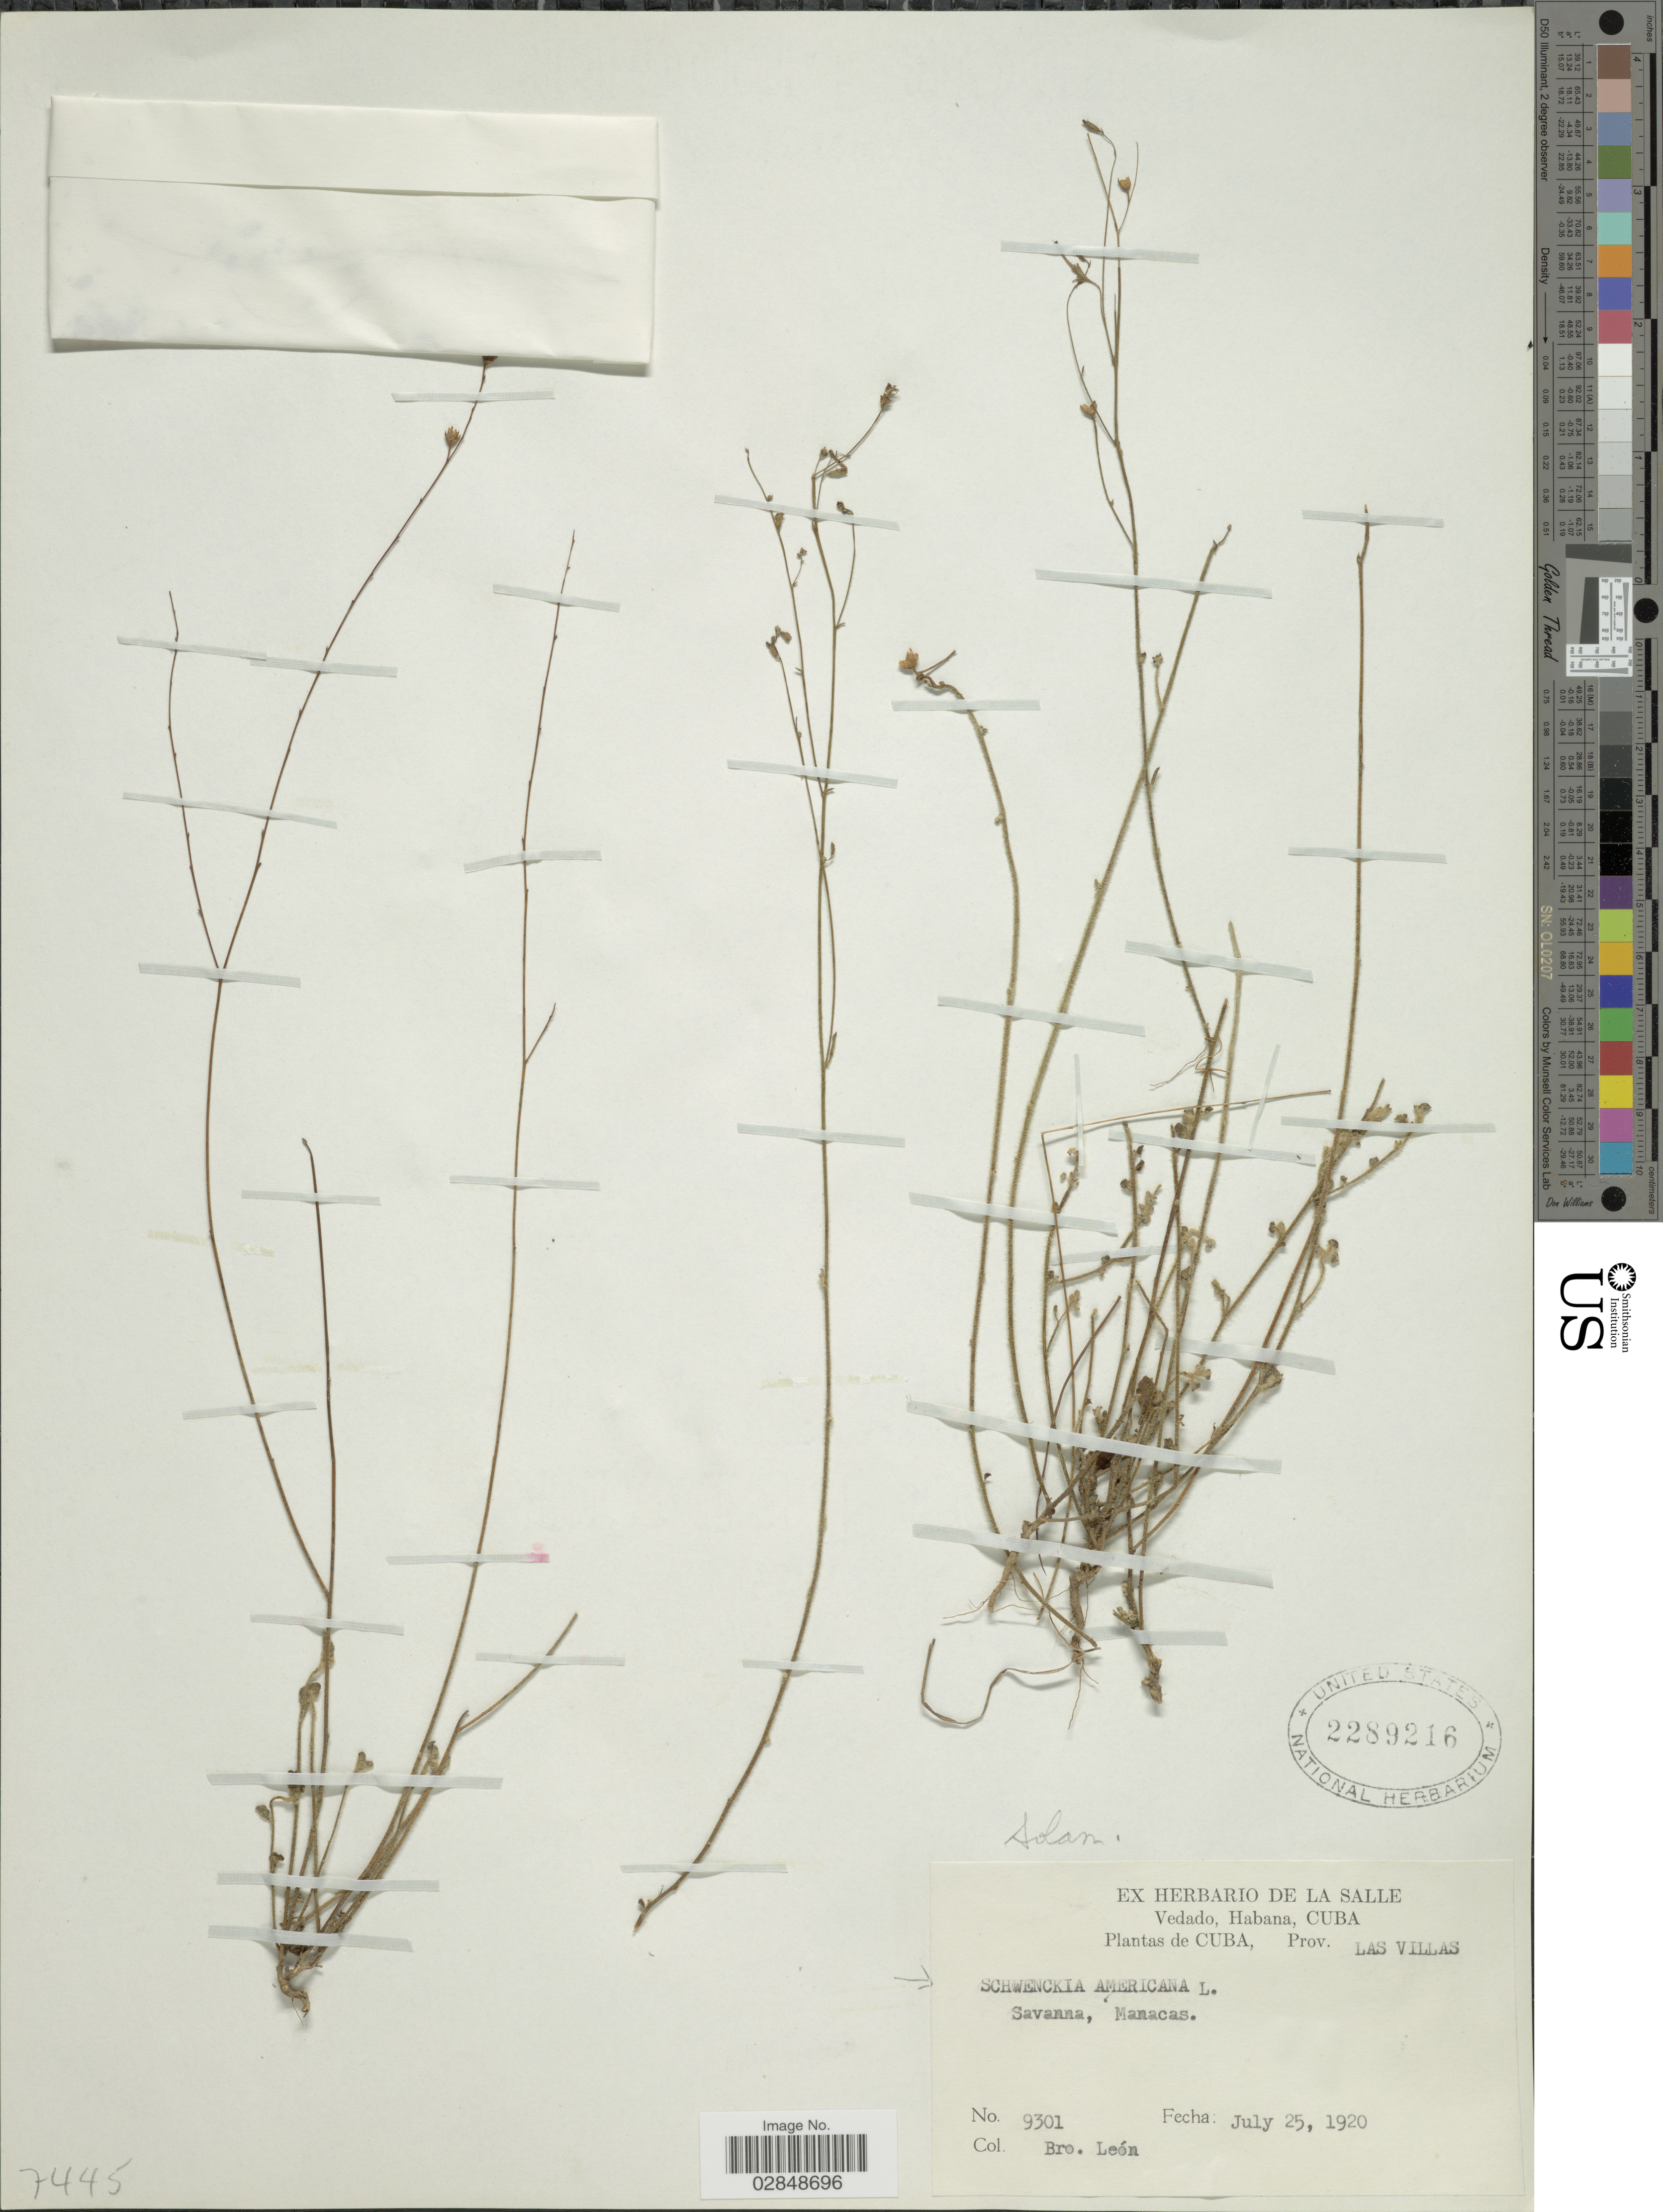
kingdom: Plantae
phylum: Tracheophyta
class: Magnoliopsida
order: Solanales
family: Solanaceae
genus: Schwenckia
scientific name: Schwenckia americana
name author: L.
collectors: Bro. León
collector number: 9301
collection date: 1920-07-25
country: Cuba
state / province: Las Villas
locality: Savanna, Manacas.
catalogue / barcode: US 2289216